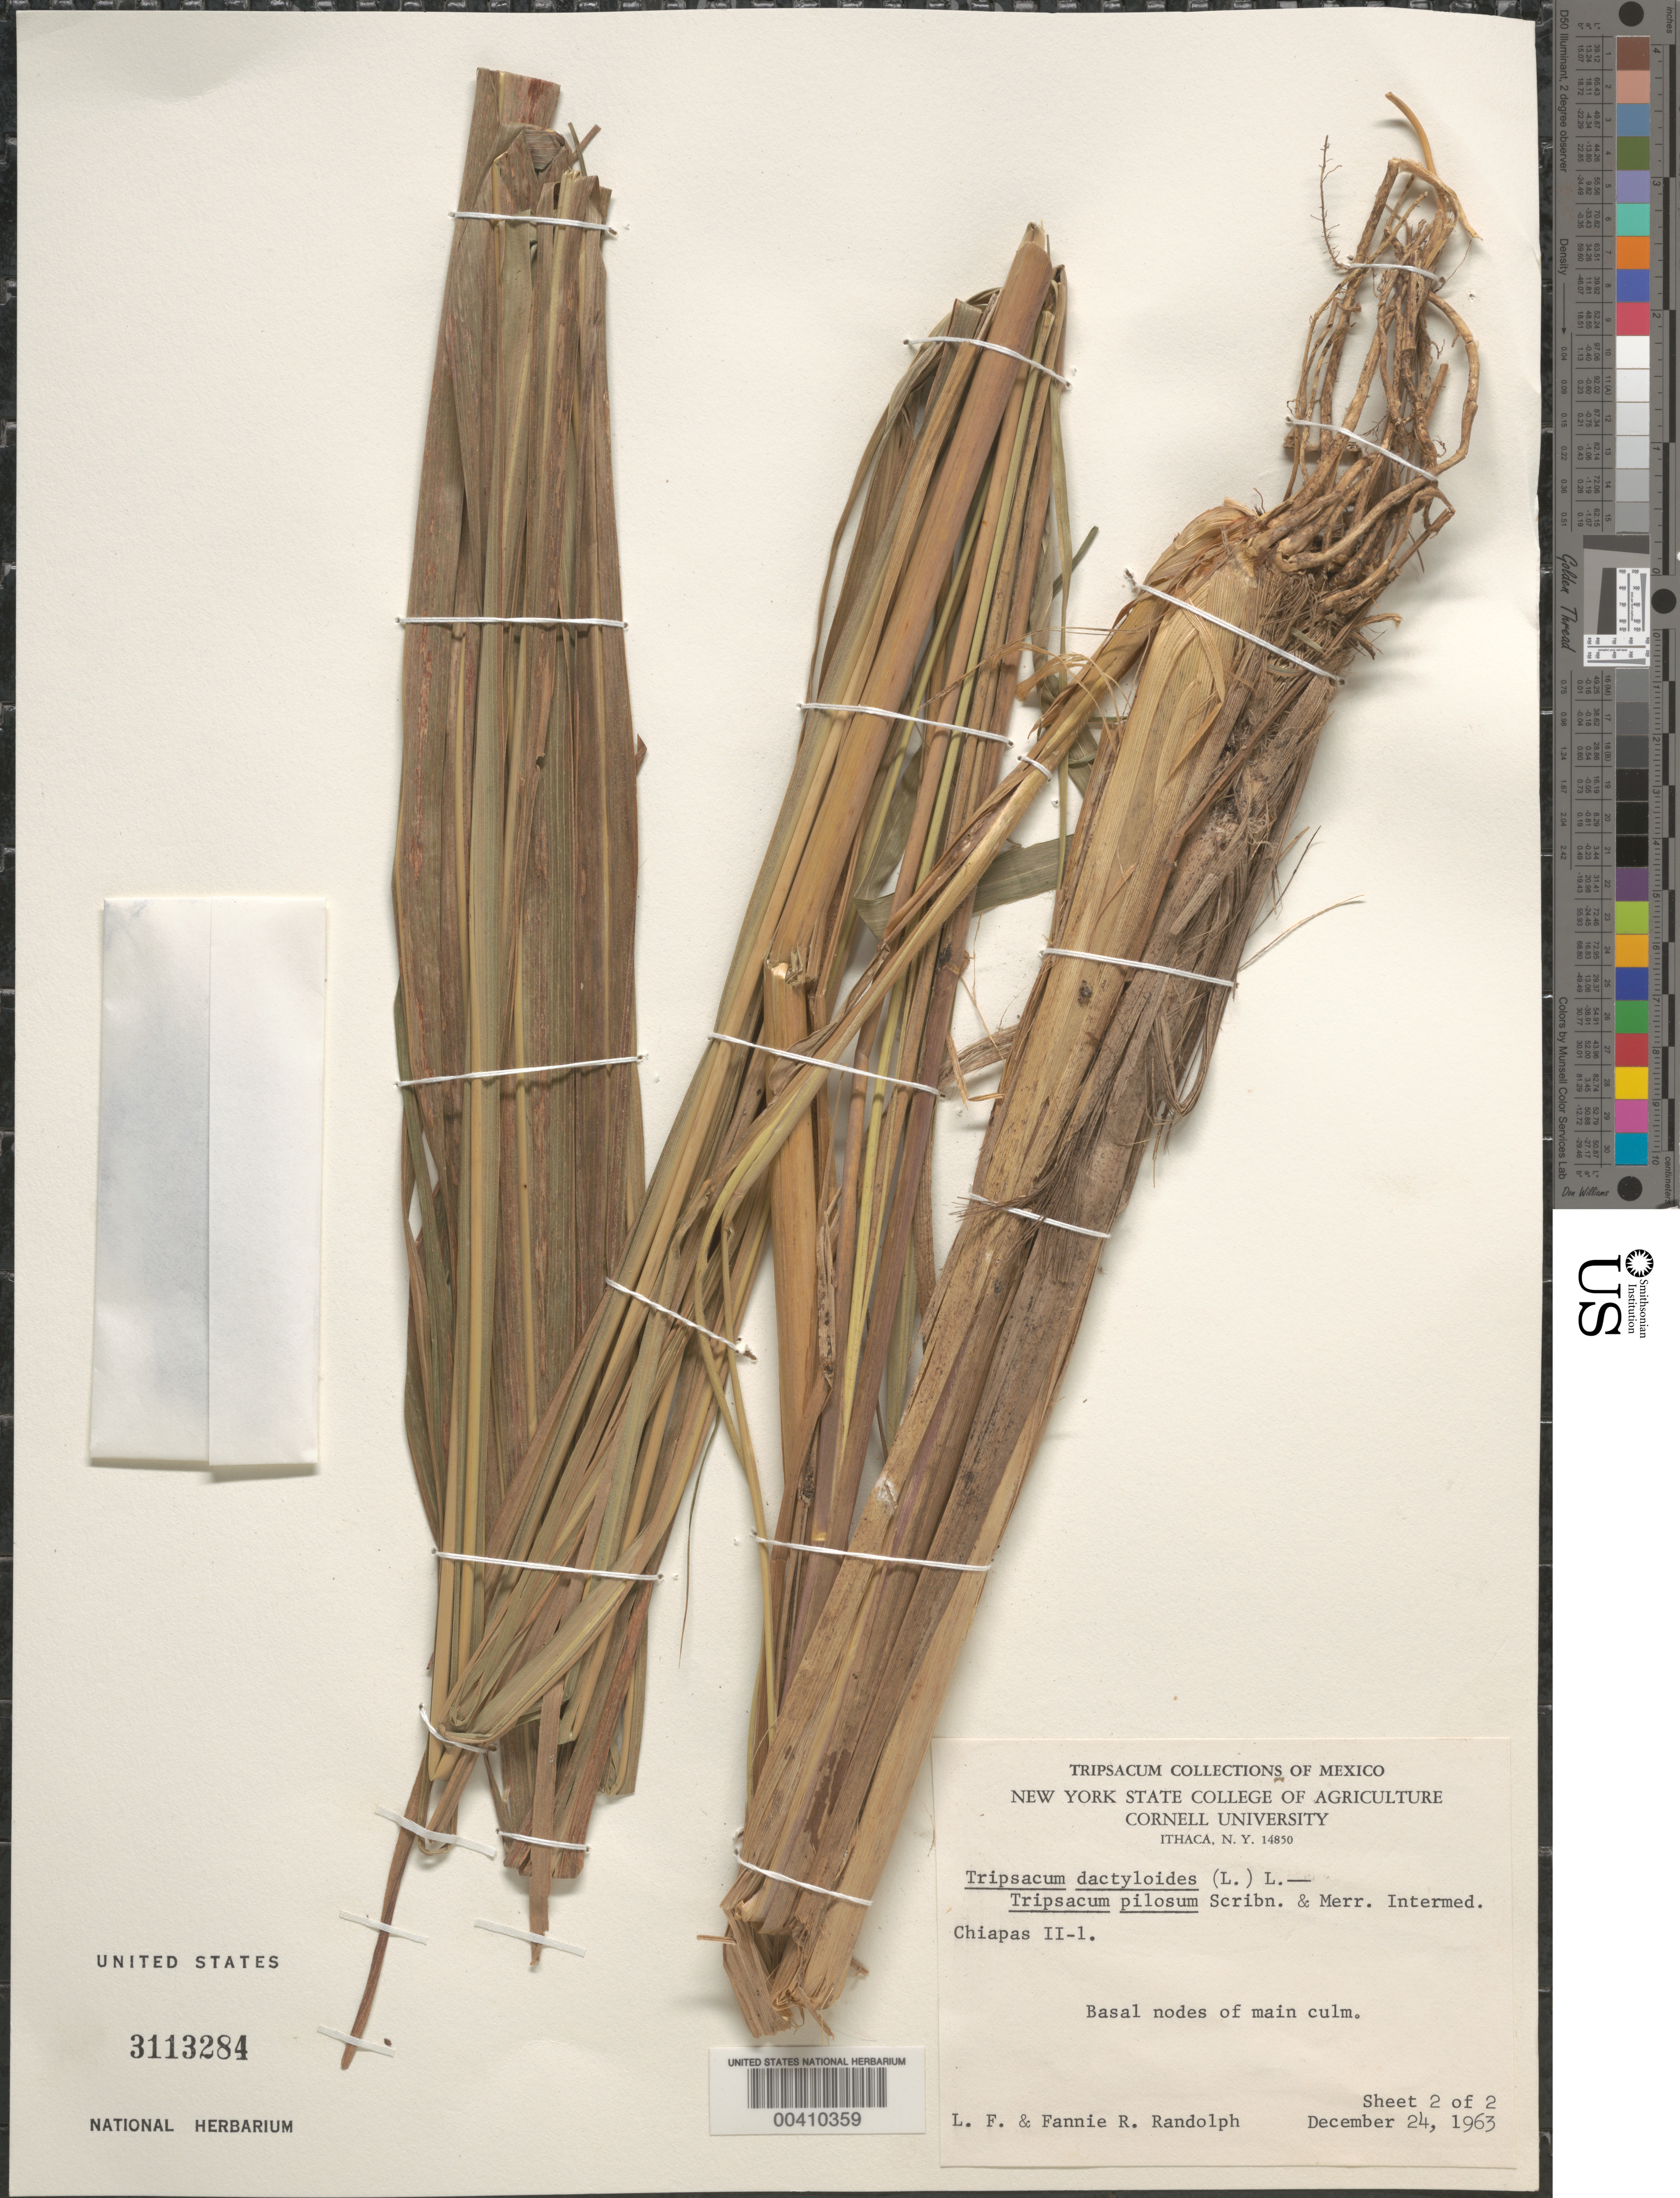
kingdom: Plantae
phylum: Tracheophyta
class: Liliopsida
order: Poales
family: Poaceae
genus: Tripsacum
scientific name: Tripsacum dactyloides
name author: (L.) L.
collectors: L. F. Randolph & F. Randolph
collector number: II-1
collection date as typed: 24 Dec 1963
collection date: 1963-12-24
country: Mexico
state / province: Chiapas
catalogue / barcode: US 3113284